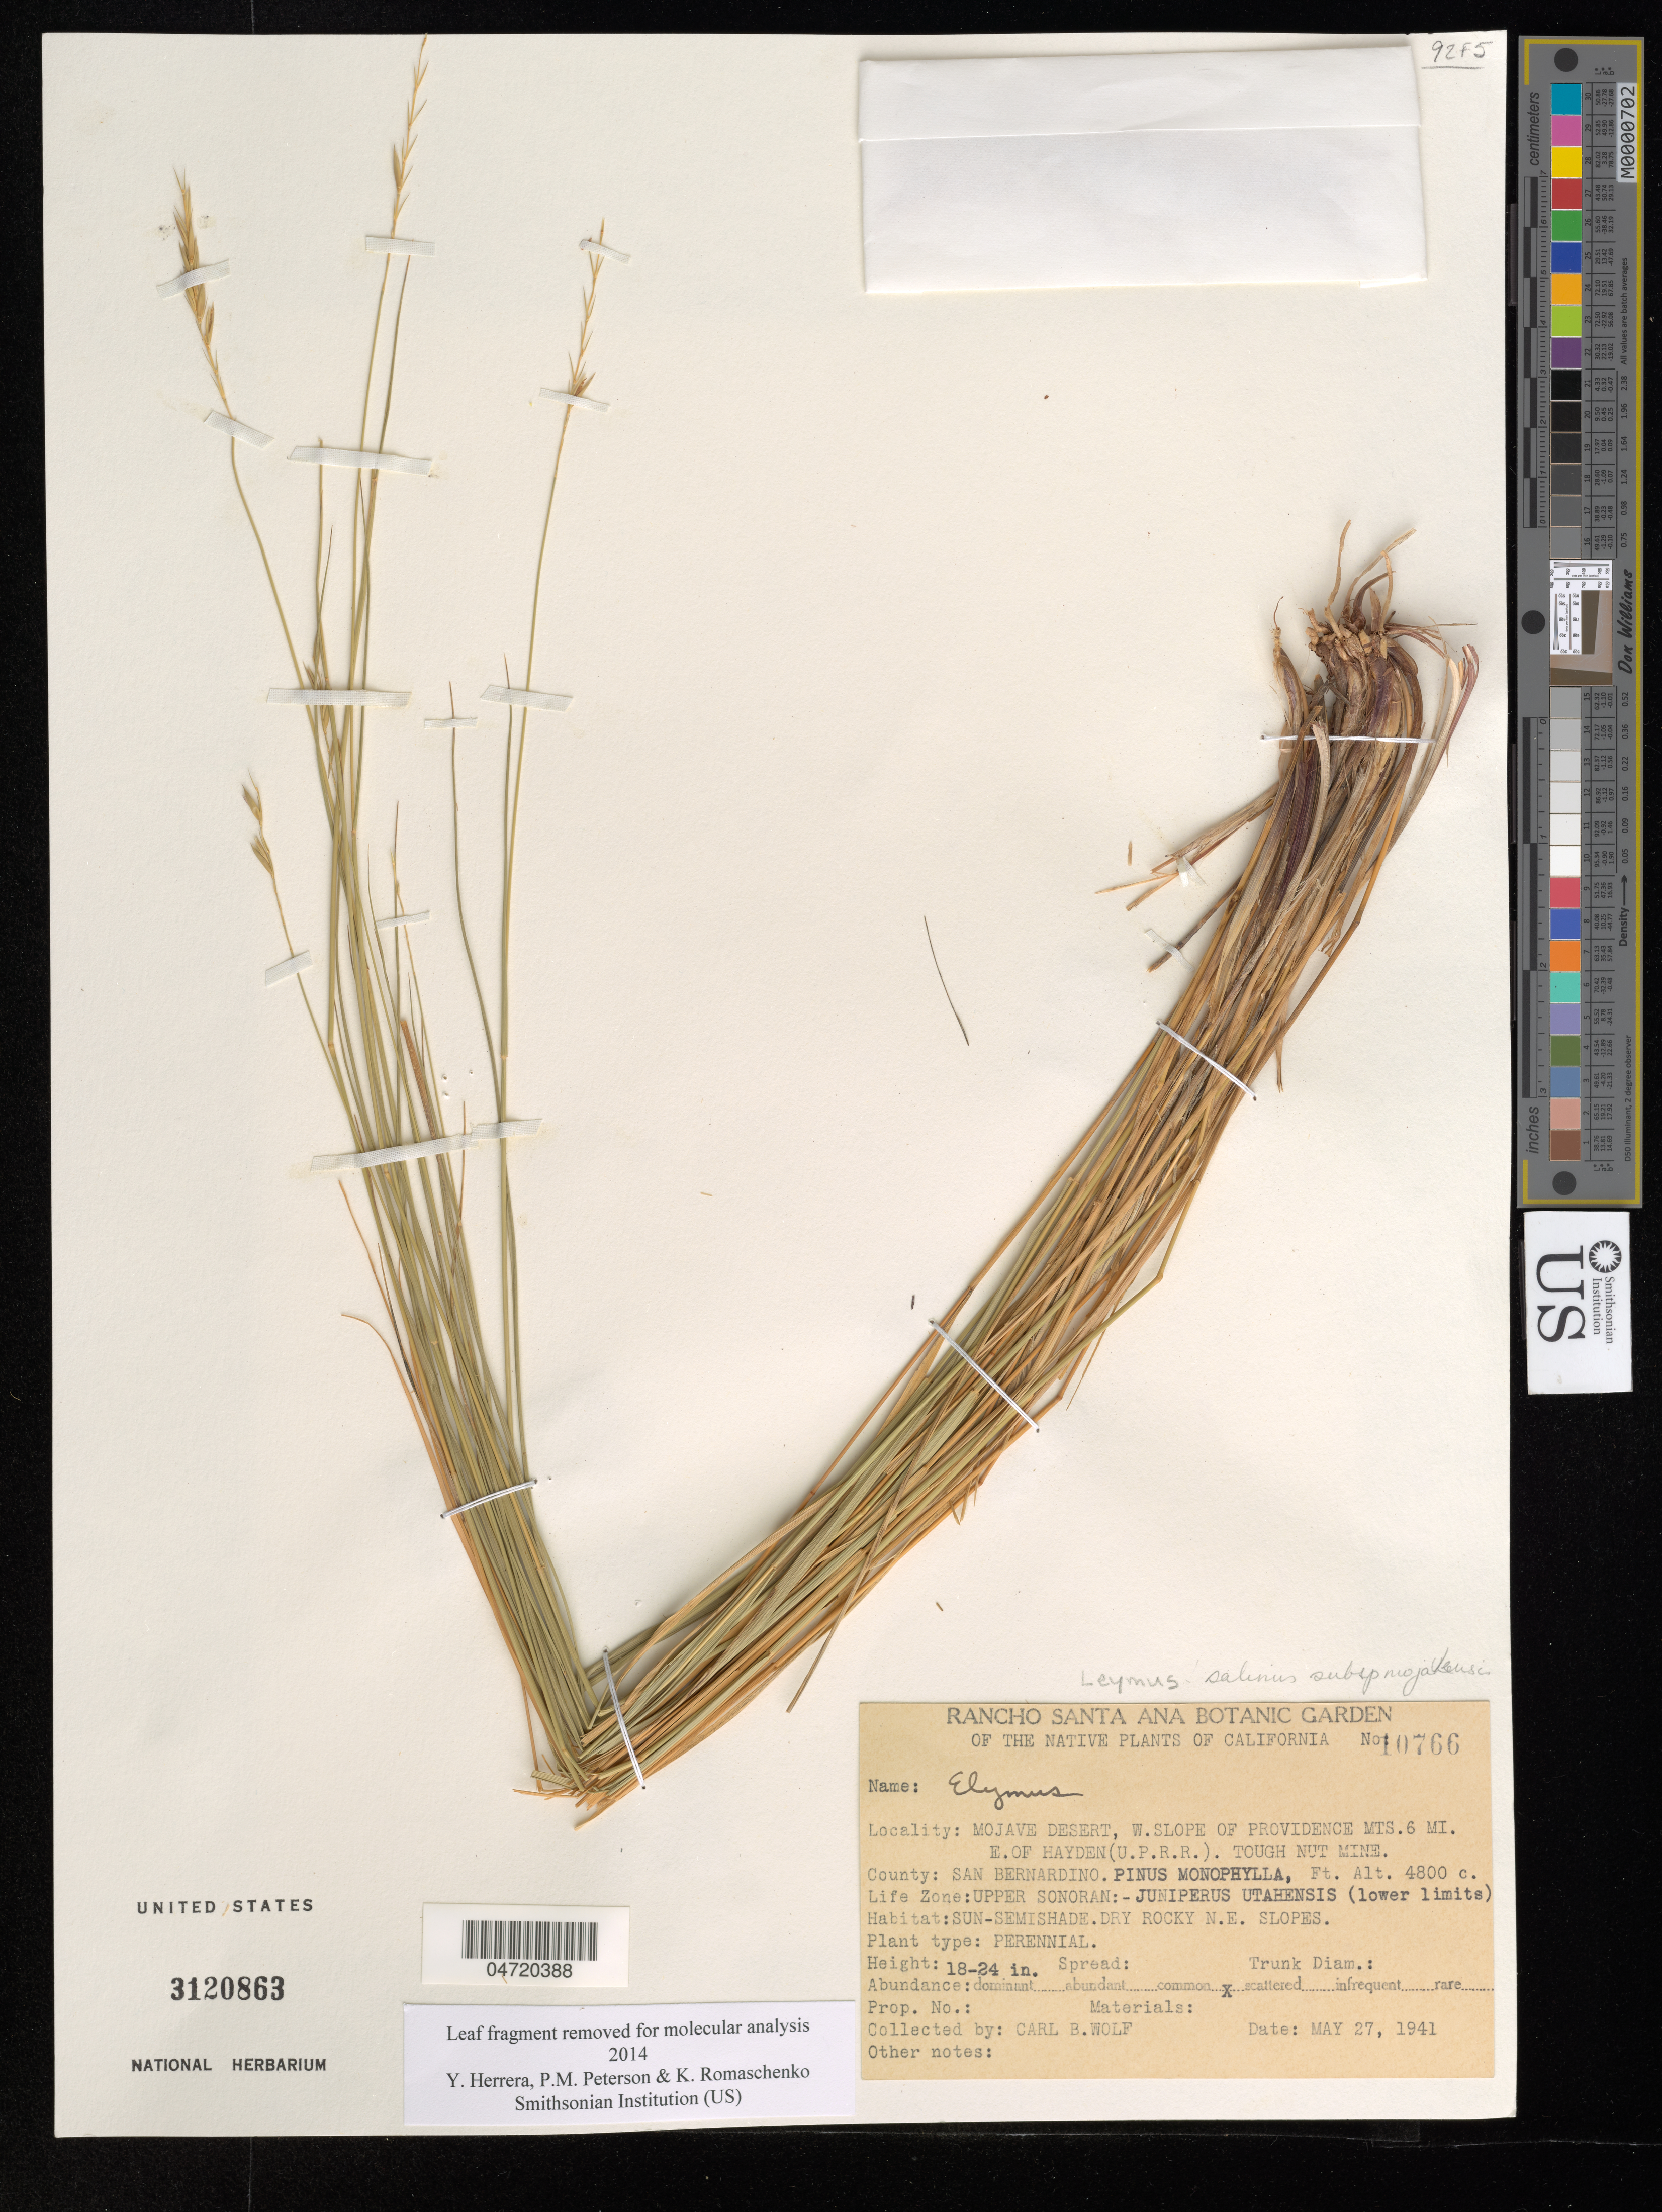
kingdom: Plantae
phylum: Tracheophyta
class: Liliopsida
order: Poales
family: Poaceae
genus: Leymus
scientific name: Leymus salinus subsp. mojatensis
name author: (Barkworth & R.J. Atkins) C. Yen & J.L. Yang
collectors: C. B. Wolf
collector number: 10766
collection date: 1941-05-27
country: United States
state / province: California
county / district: San Bernardino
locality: Mojave Desert, W slope of Providence Mts. 6 mi. E of Hayden (U.P.R.R.) Tough Nut Mine.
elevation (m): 1463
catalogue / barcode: US 3120863